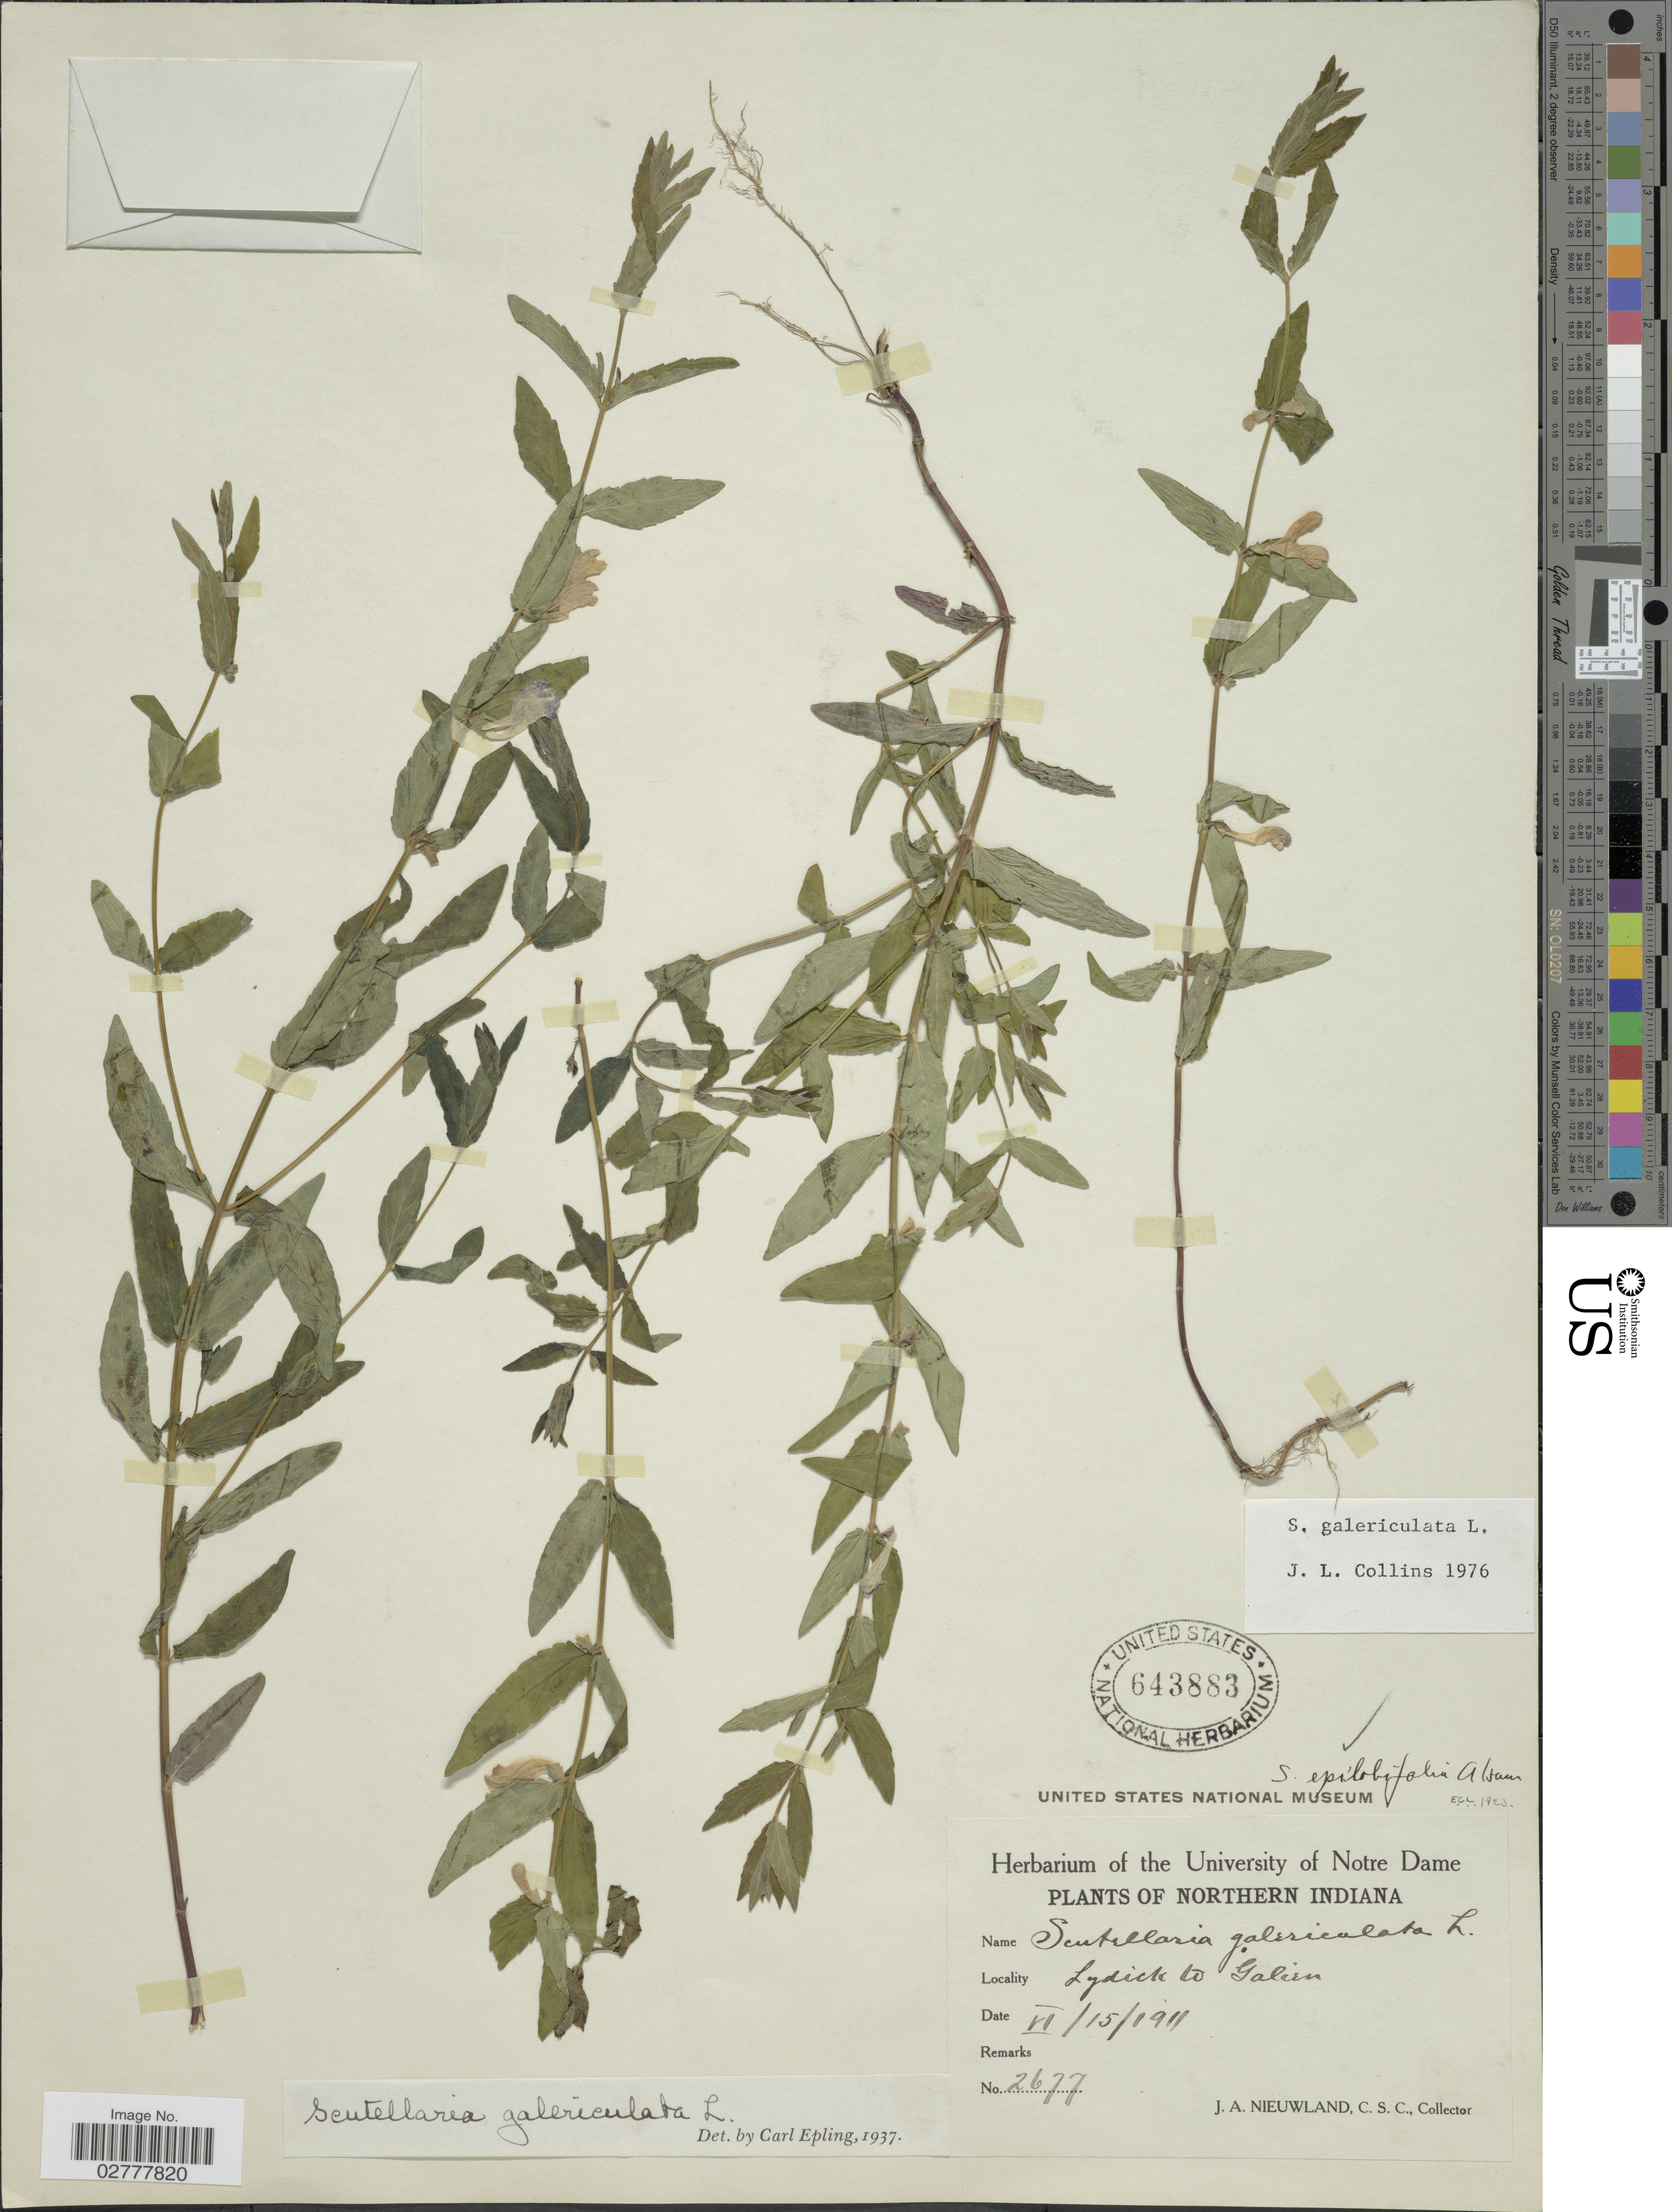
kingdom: Plantae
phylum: Tracheophyta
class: Magnoliopsida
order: Lamiales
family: Lamiaceae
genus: Scutellaria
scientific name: Scutellaria galericulata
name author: L.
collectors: J. A. Nieuwland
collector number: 2677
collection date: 1911-06-15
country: United States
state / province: Indiana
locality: Northern Indiana. Lydick to Galien.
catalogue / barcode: US 643883